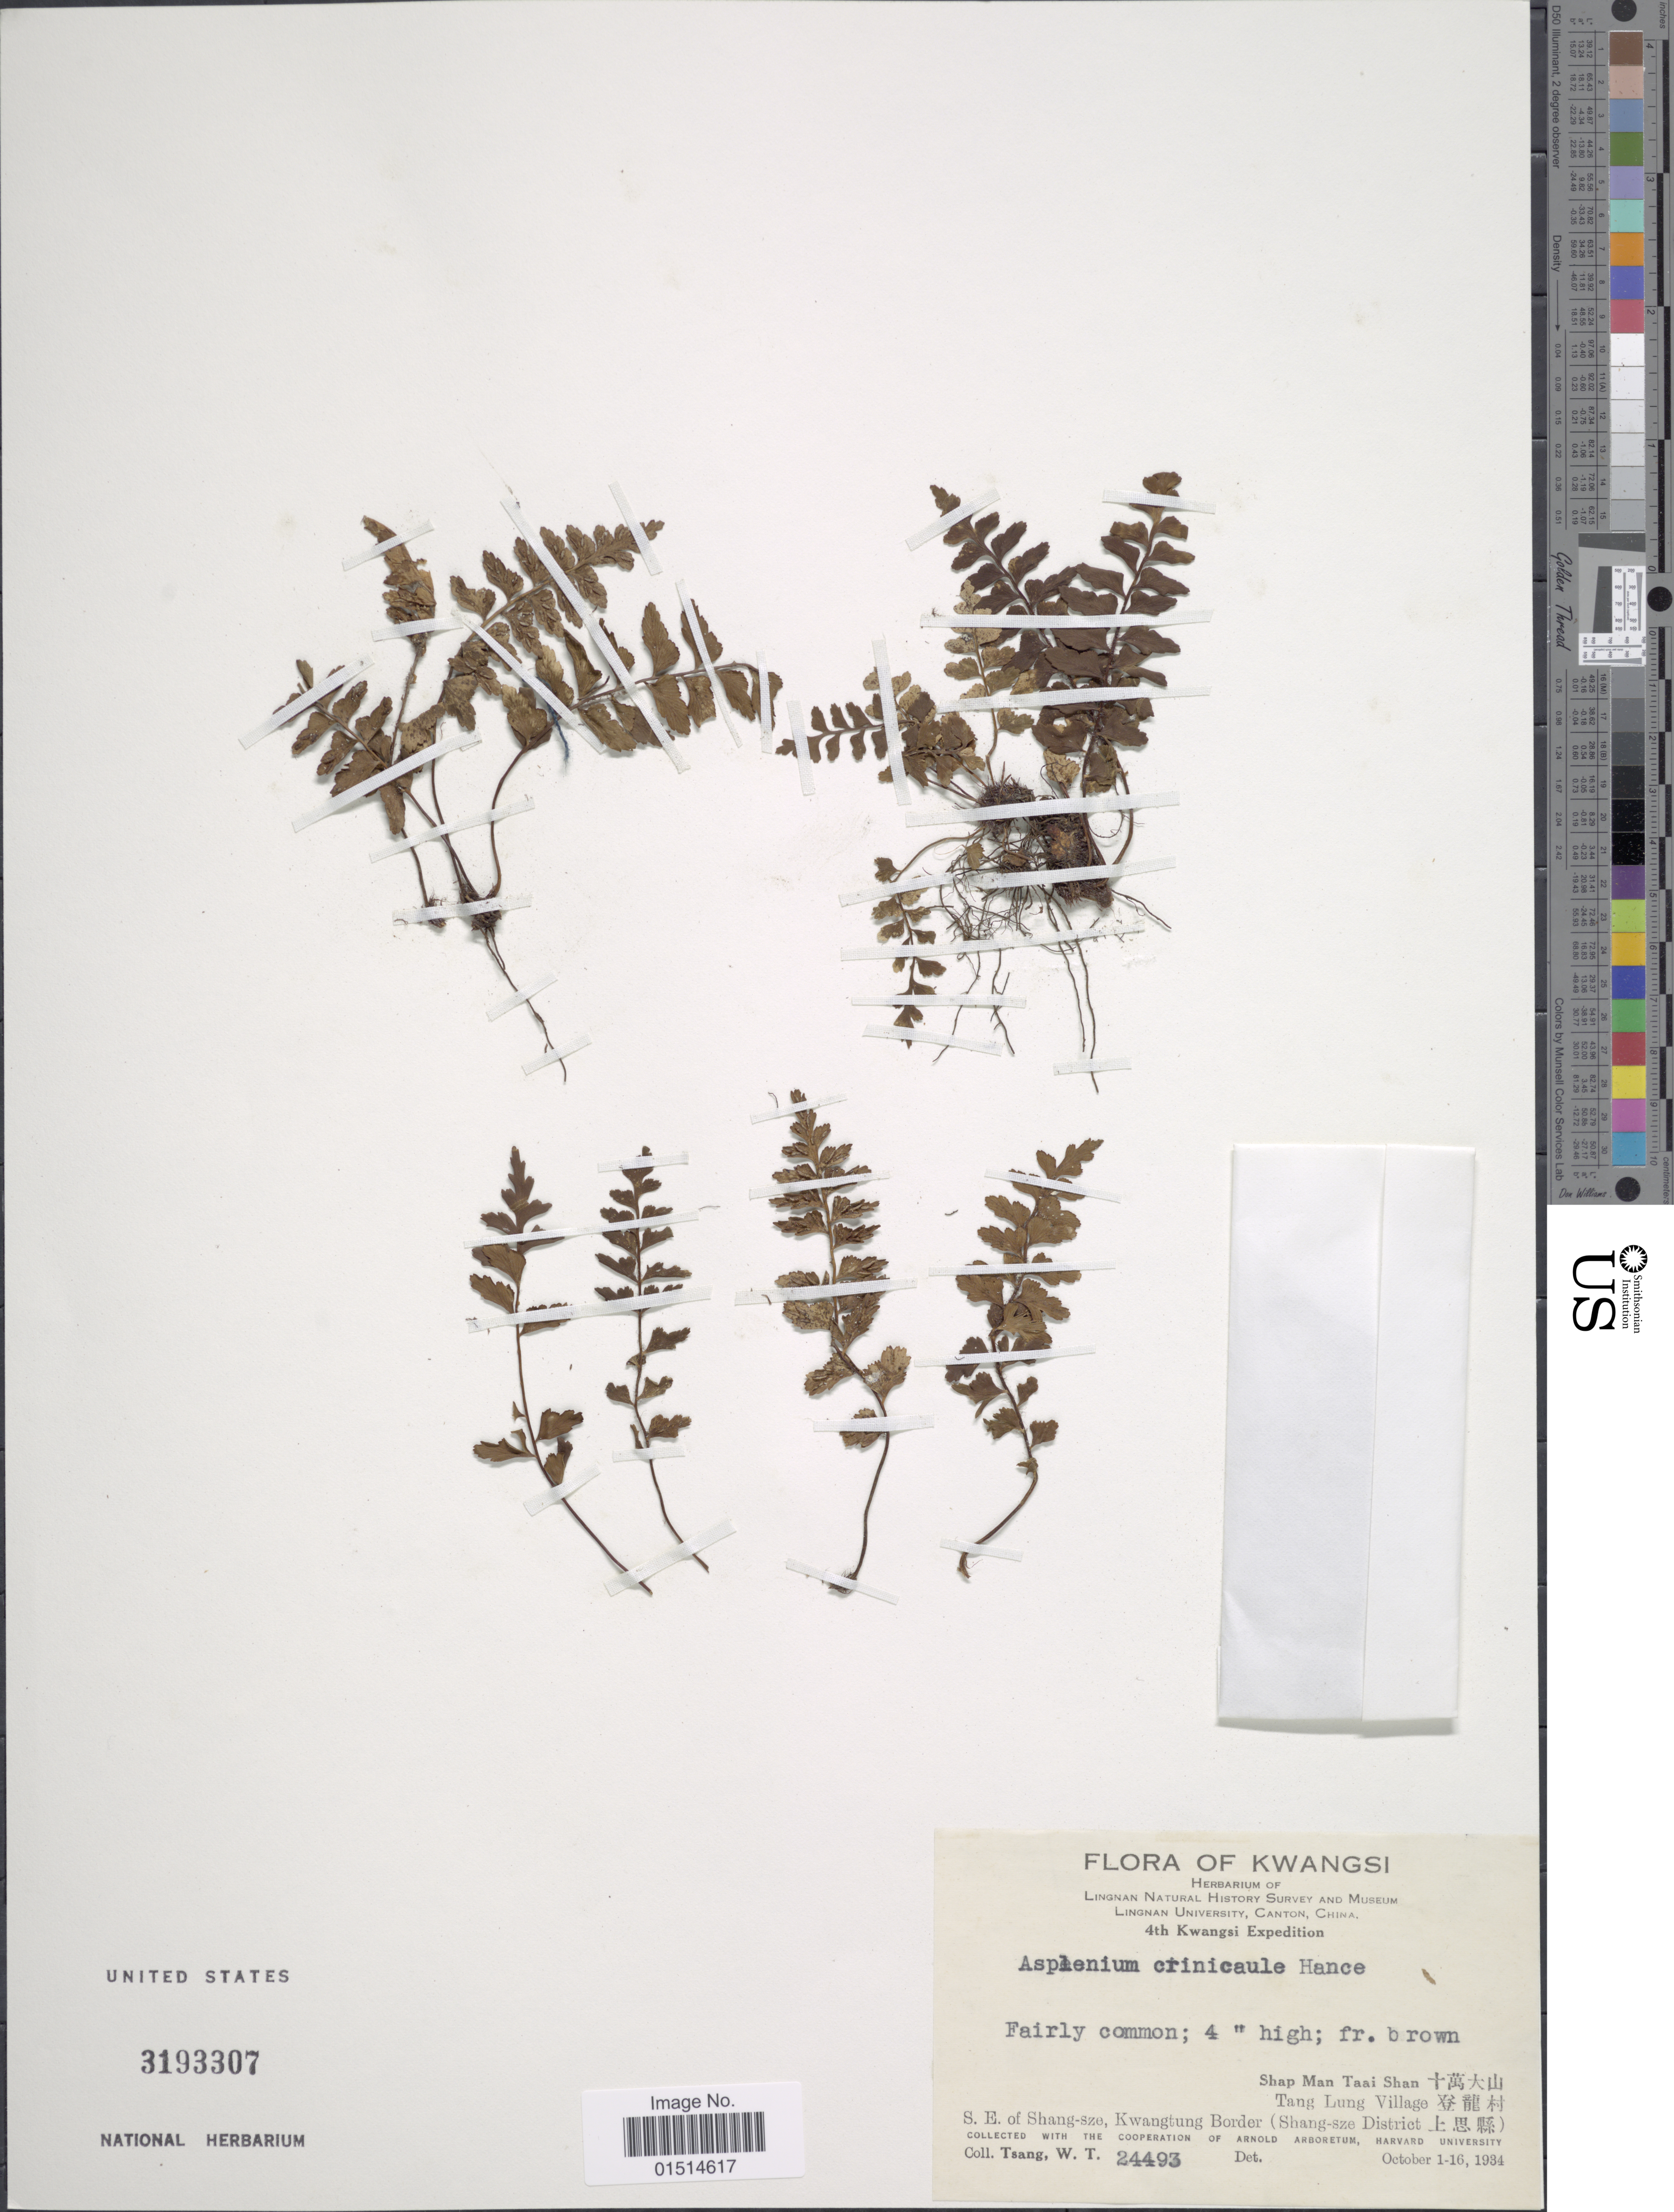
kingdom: Plantae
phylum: Tracheophyta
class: Polypodiopsida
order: Polypodiales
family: Aspleniaceae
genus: Asplenium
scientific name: Asplenium crinicaule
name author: Hance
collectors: W. T. Tsang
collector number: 24493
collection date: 1934-10-01/1934-10-16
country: China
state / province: Guangxi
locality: Kwangsi, S. E. of Shang-Sze, Kwangtung Border (Shang-sze District), Shap Man Taai Shan, Tang Lung Village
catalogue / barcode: US 3193307